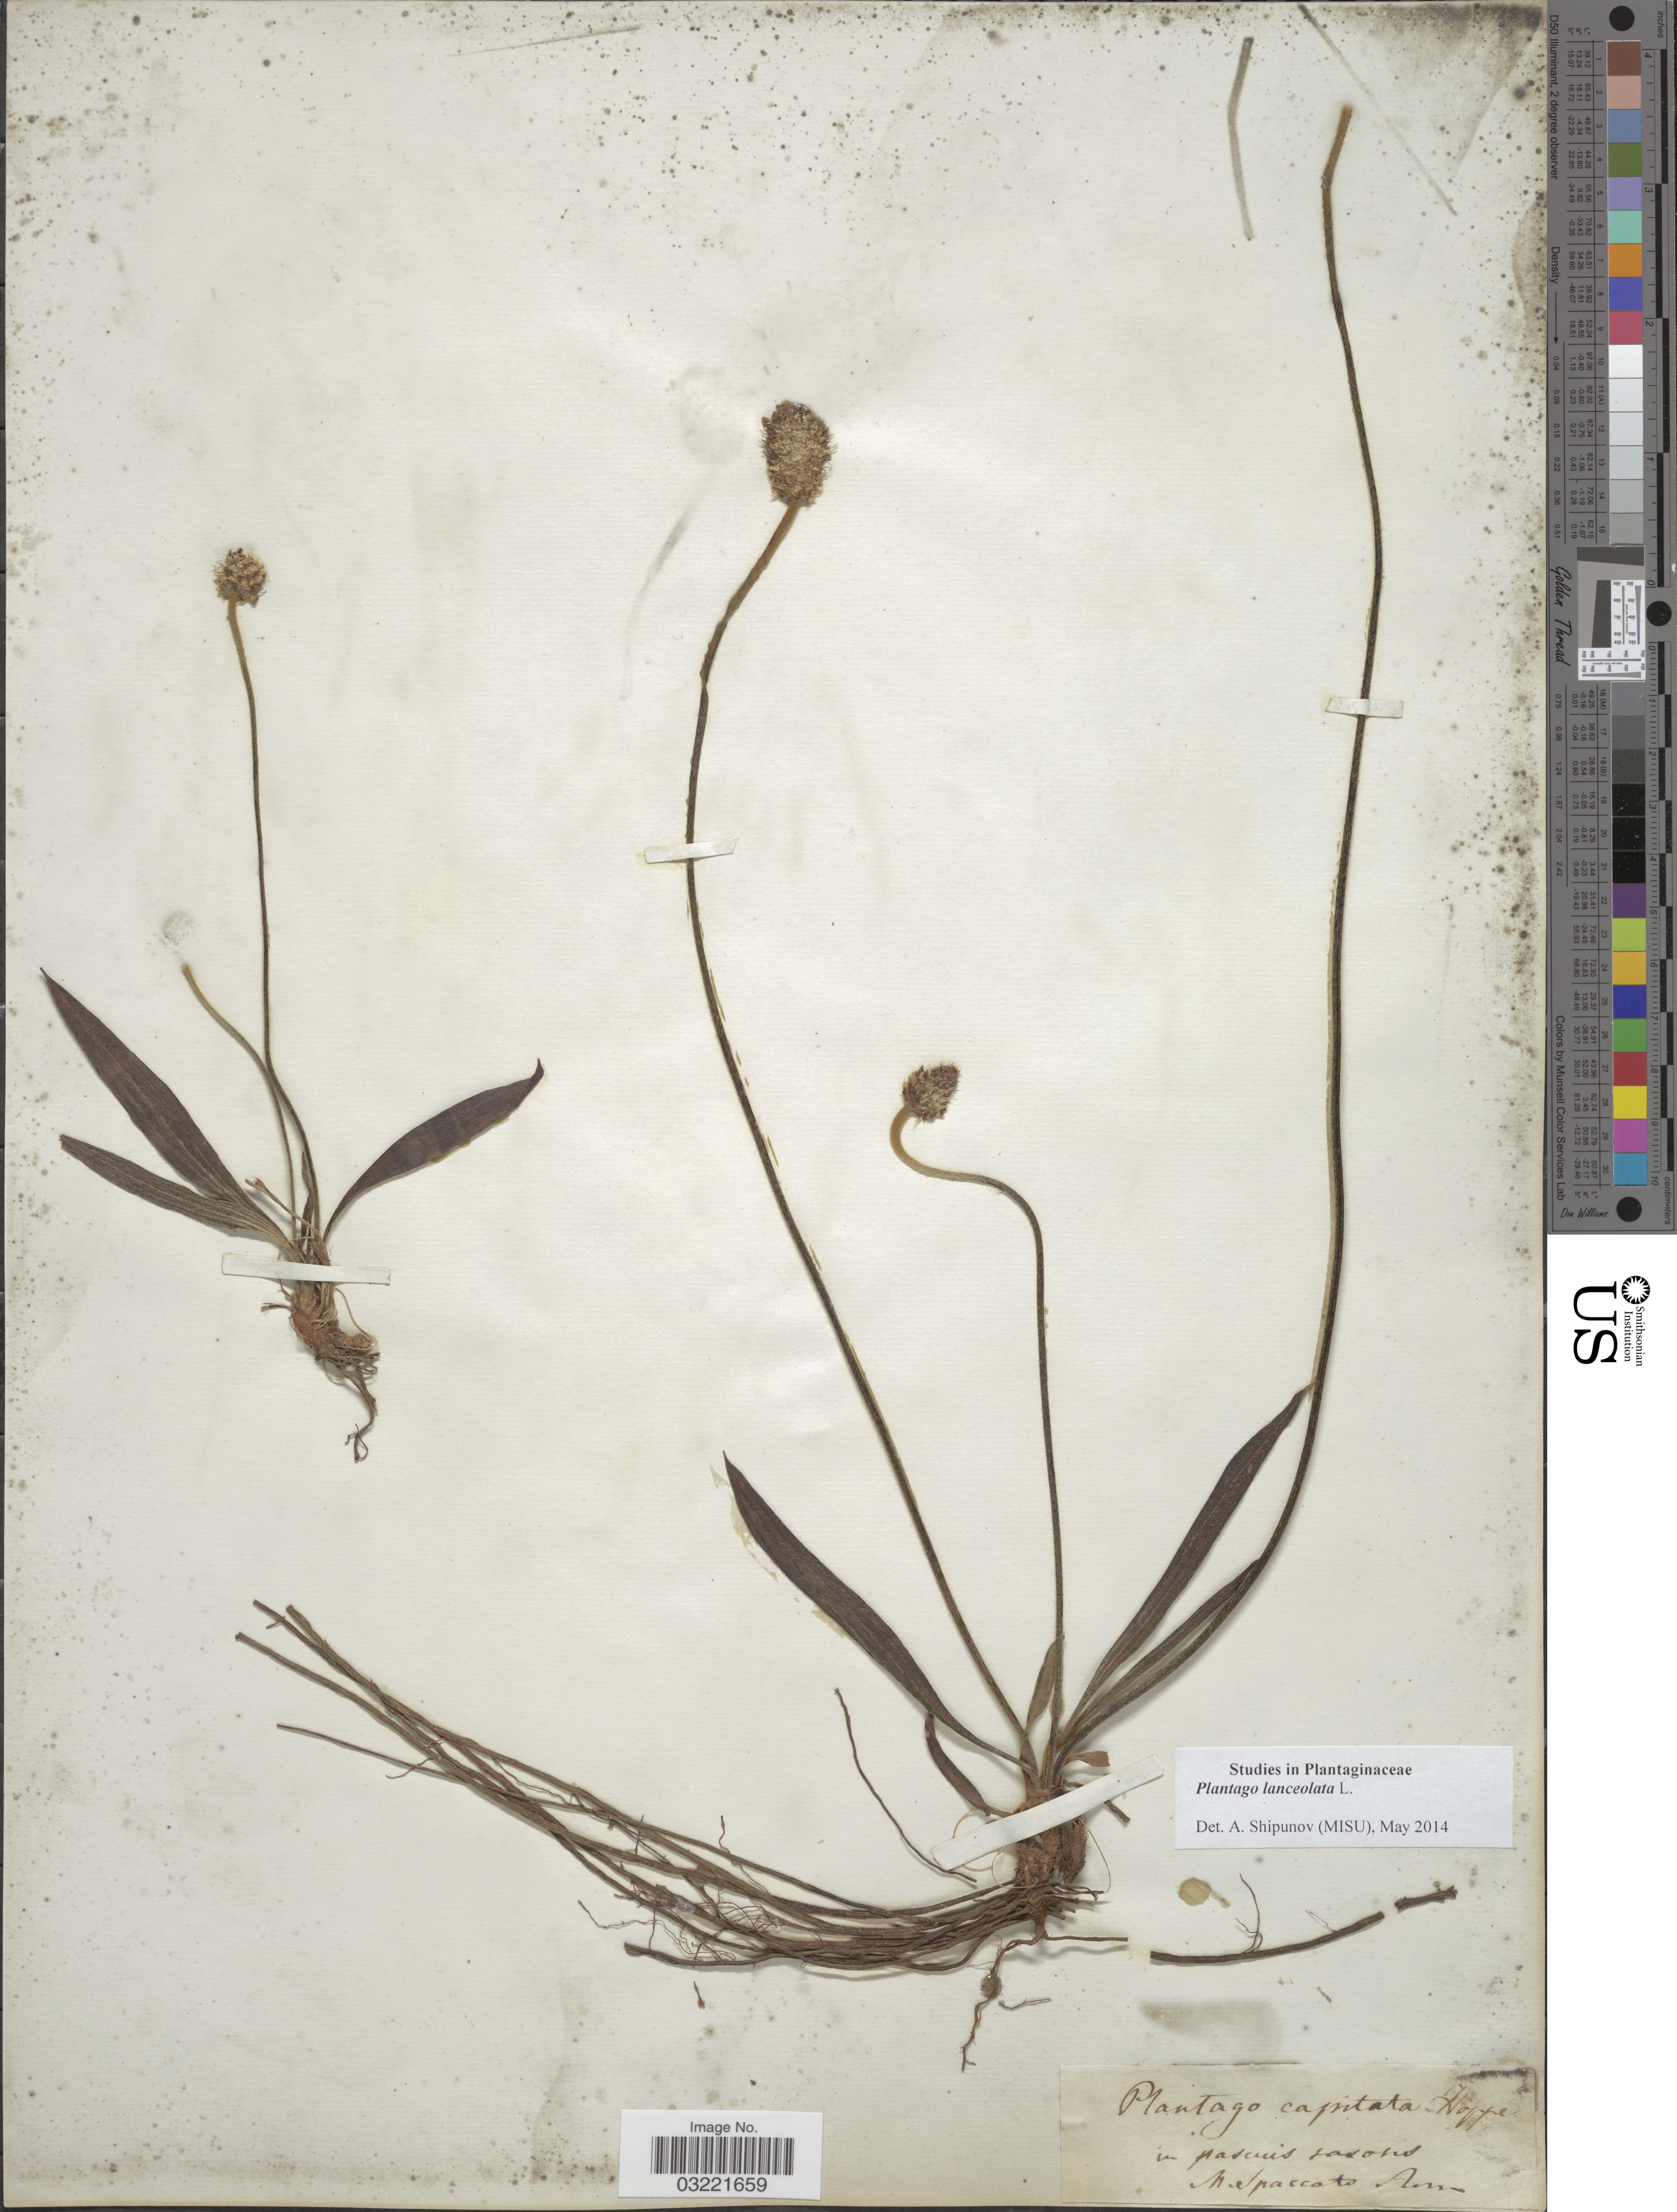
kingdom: Plantae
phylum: Tracheophyta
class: Magnoliopsida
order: Lamiales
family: Plantaginaceae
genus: Plantago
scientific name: Plantago lanceolata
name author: L.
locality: N. Spaccato Am. [interpreted]